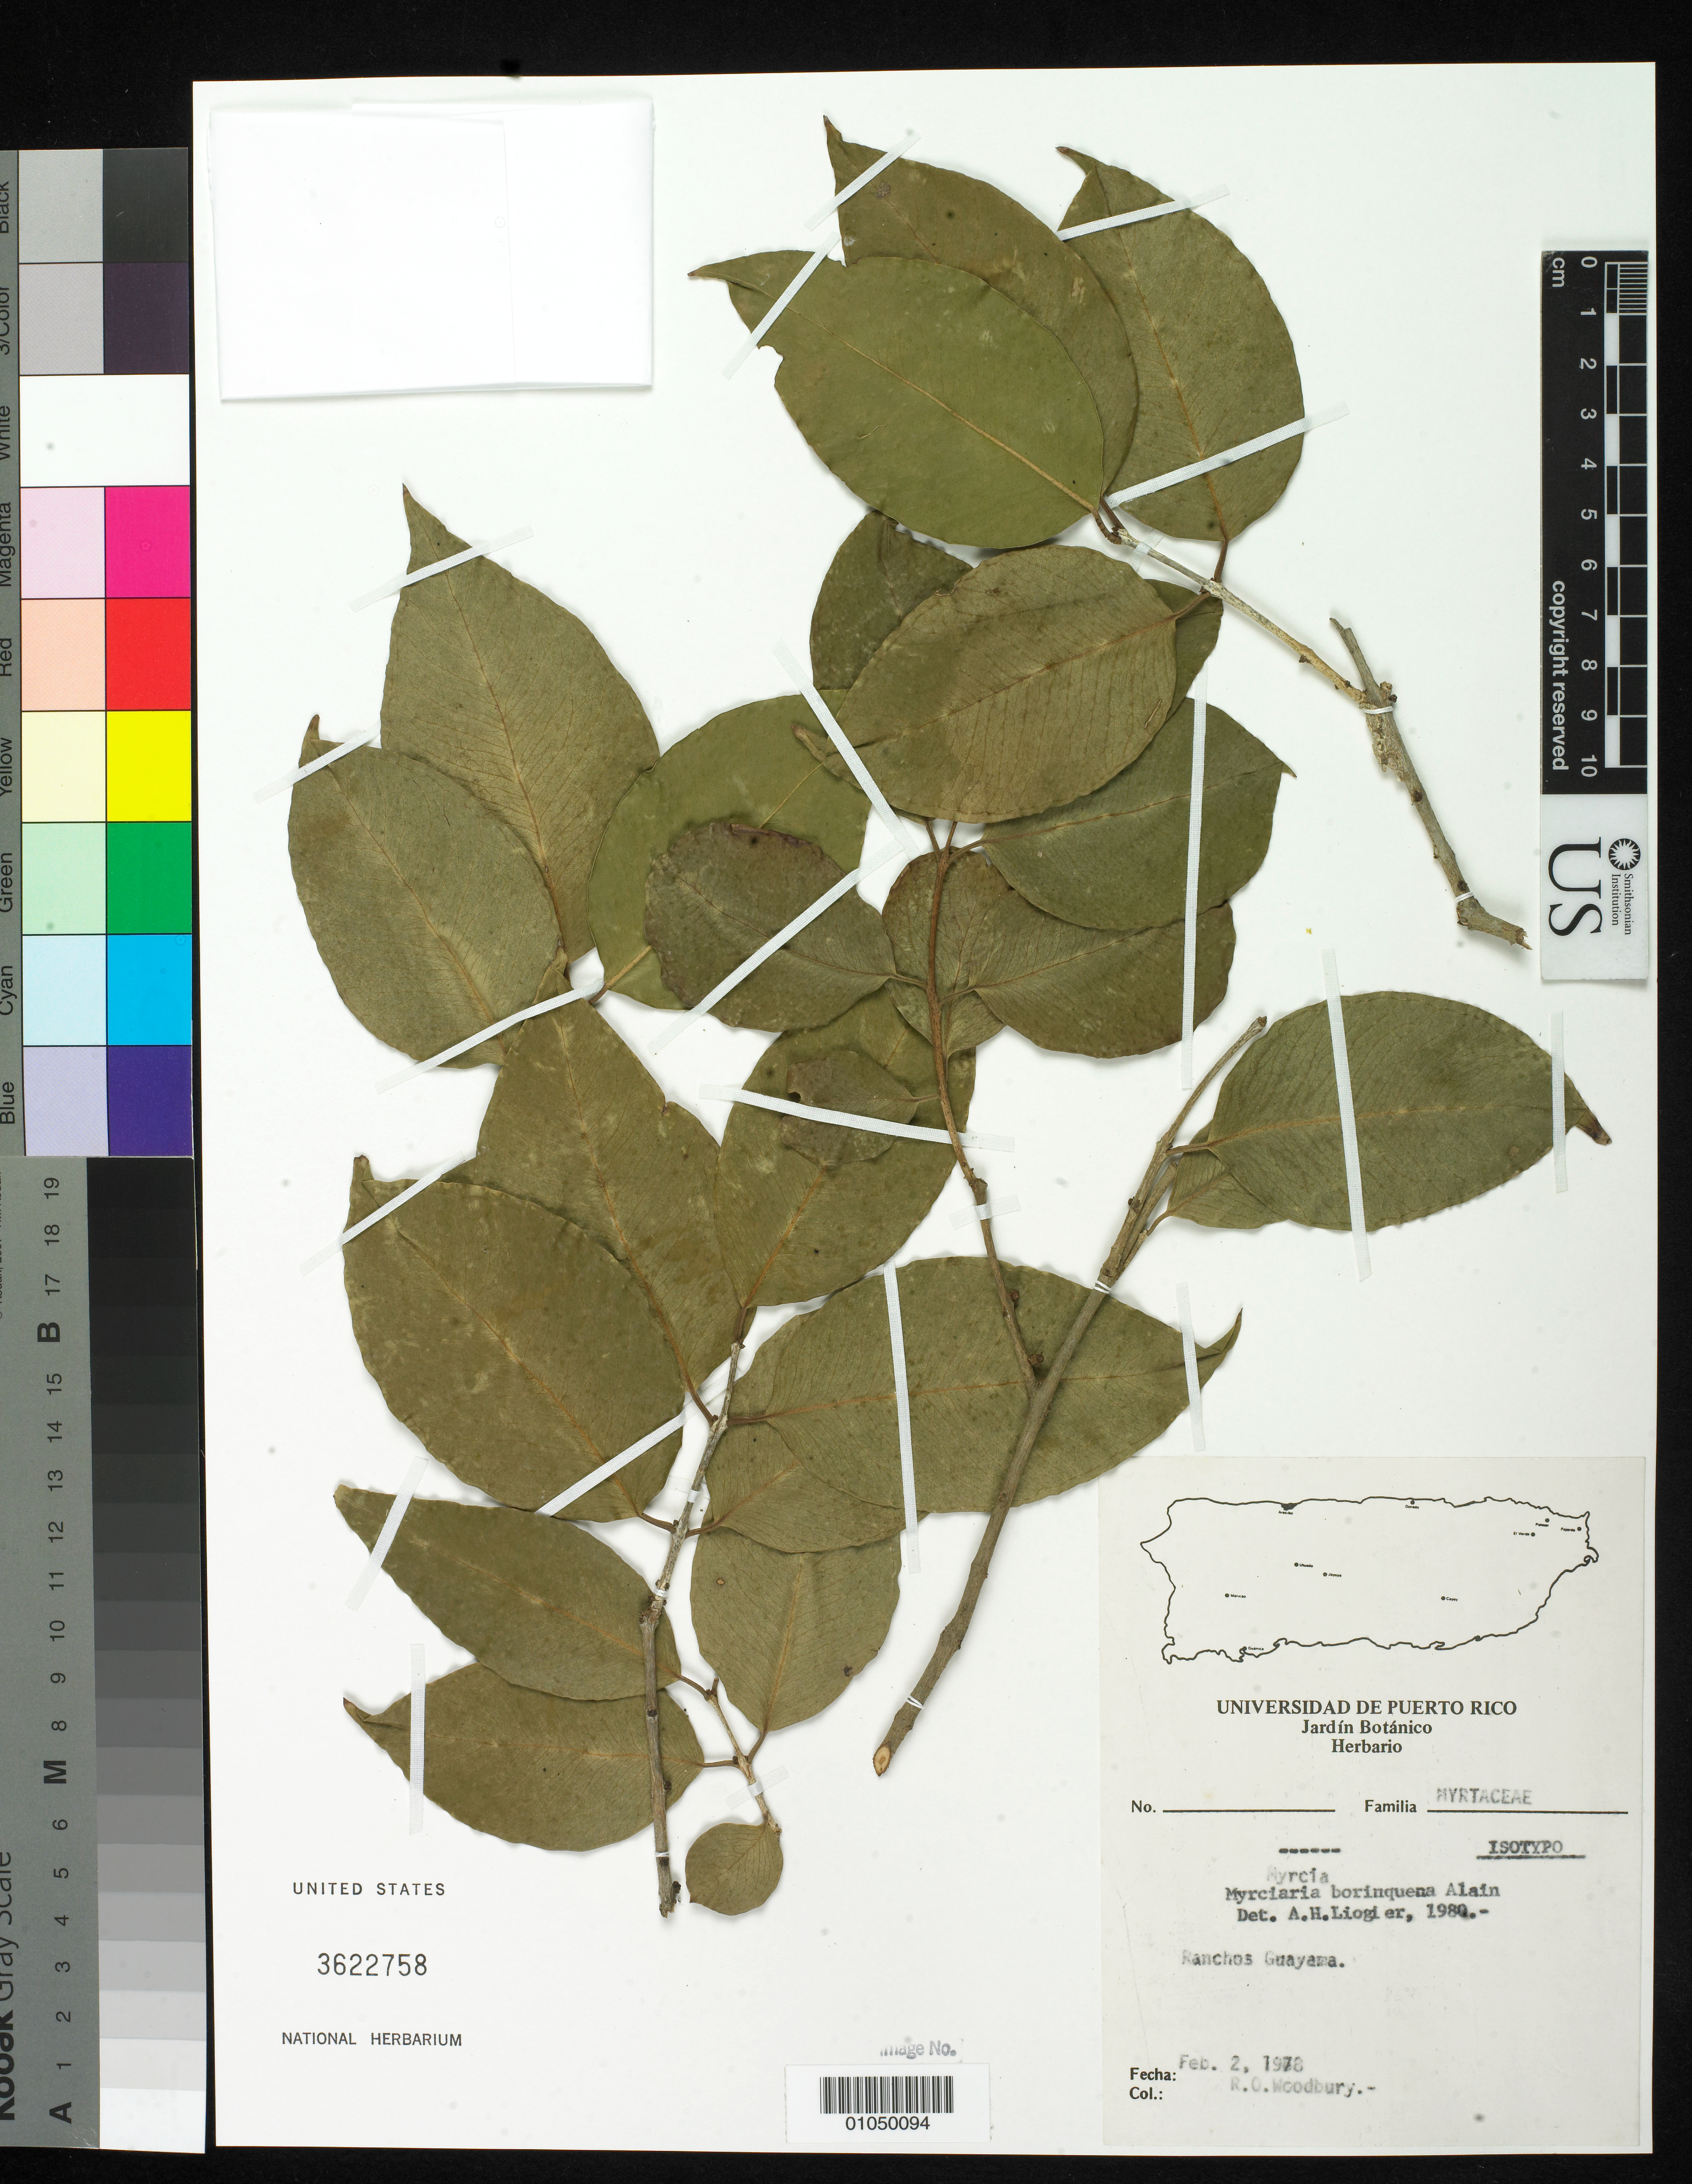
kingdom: Plantae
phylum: Tracheophyta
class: Magnoliopsida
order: Myrtales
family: Myrtaceae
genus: Myrciaria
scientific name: Myrciaria borinquena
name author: Alain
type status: Isotype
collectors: R. O. Woodbury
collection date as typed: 02 Feb 1978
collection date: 1978-02-02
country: Puerto Rico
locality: Ranchos Guayama.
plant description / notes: Protologue cites type as Woodbury UPR 5102, "Specimen A", collection date 2 Feb. 1978.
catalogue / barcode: US 3622758